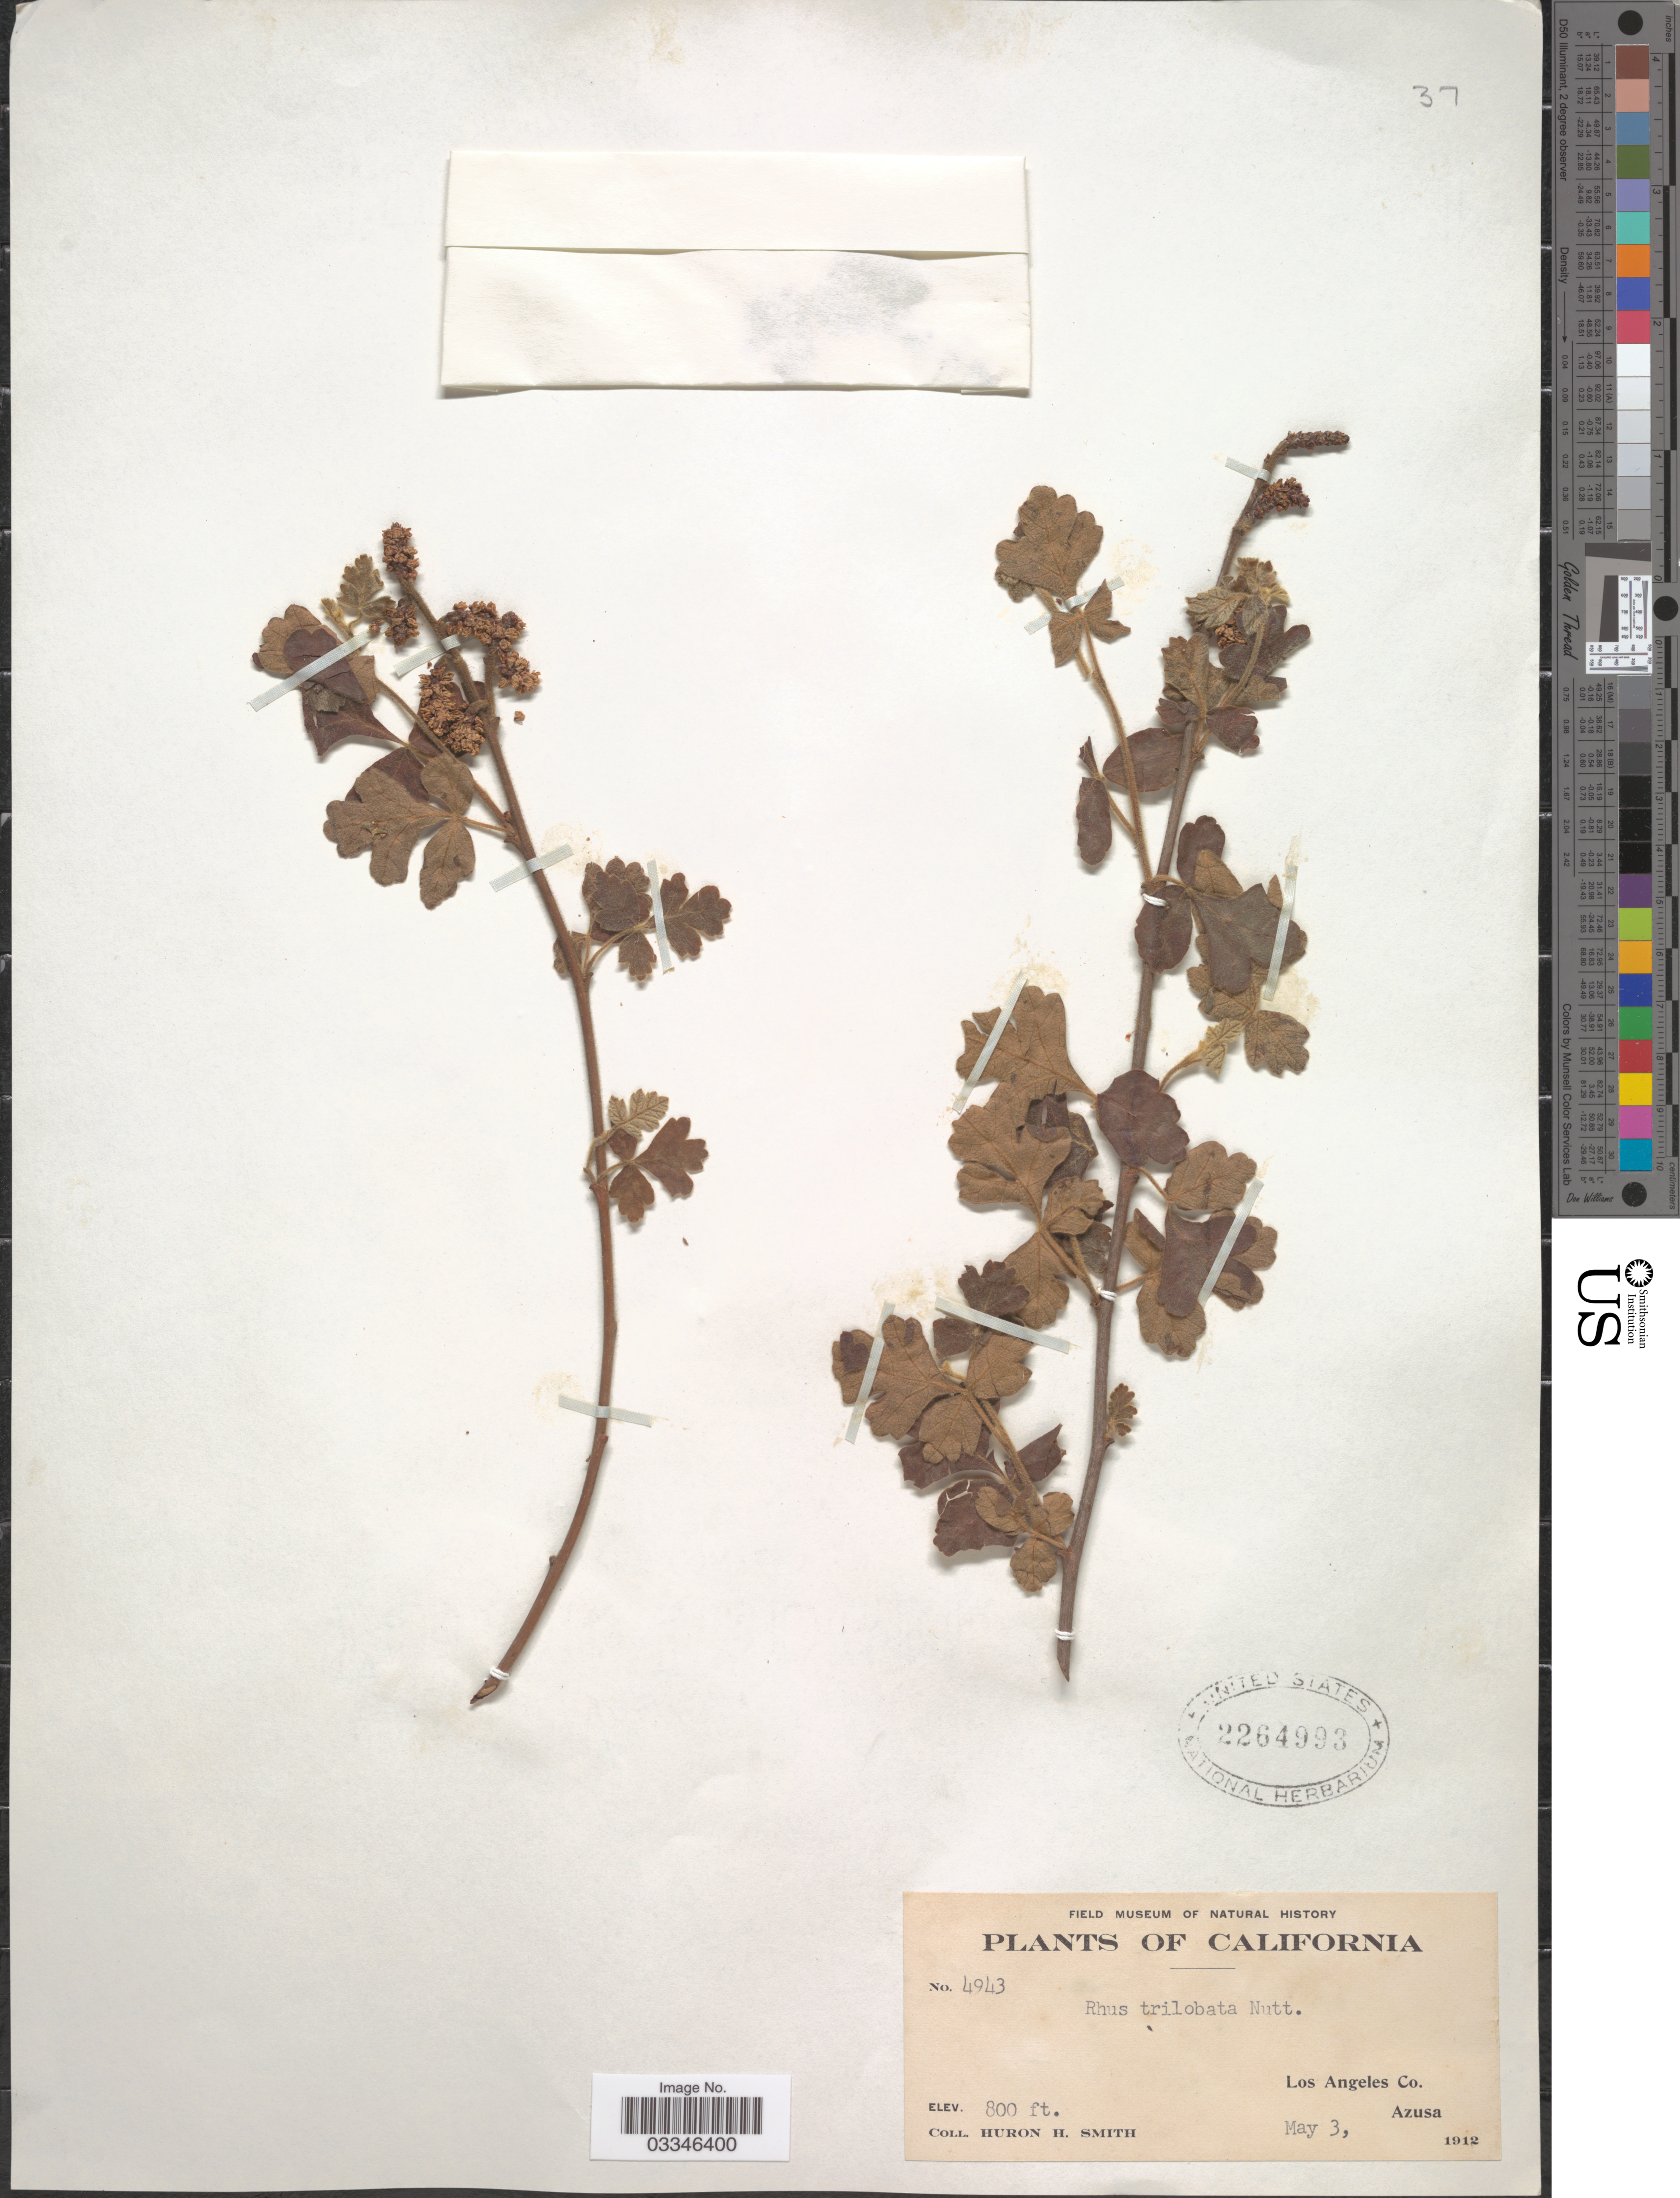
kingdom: Plantae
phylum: Tracheophyta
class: Magnoliopsida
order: Sapindales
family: Anacardiaceae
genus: Rhus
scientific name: Rhus trilobata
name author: Nutt.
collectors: Huron H. Smith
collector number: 4943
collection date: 1912-05-03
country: United States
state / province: California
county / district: Los Angeles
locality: Los Angeles Co. Azusa.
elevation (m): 244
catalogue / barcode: US 2264993